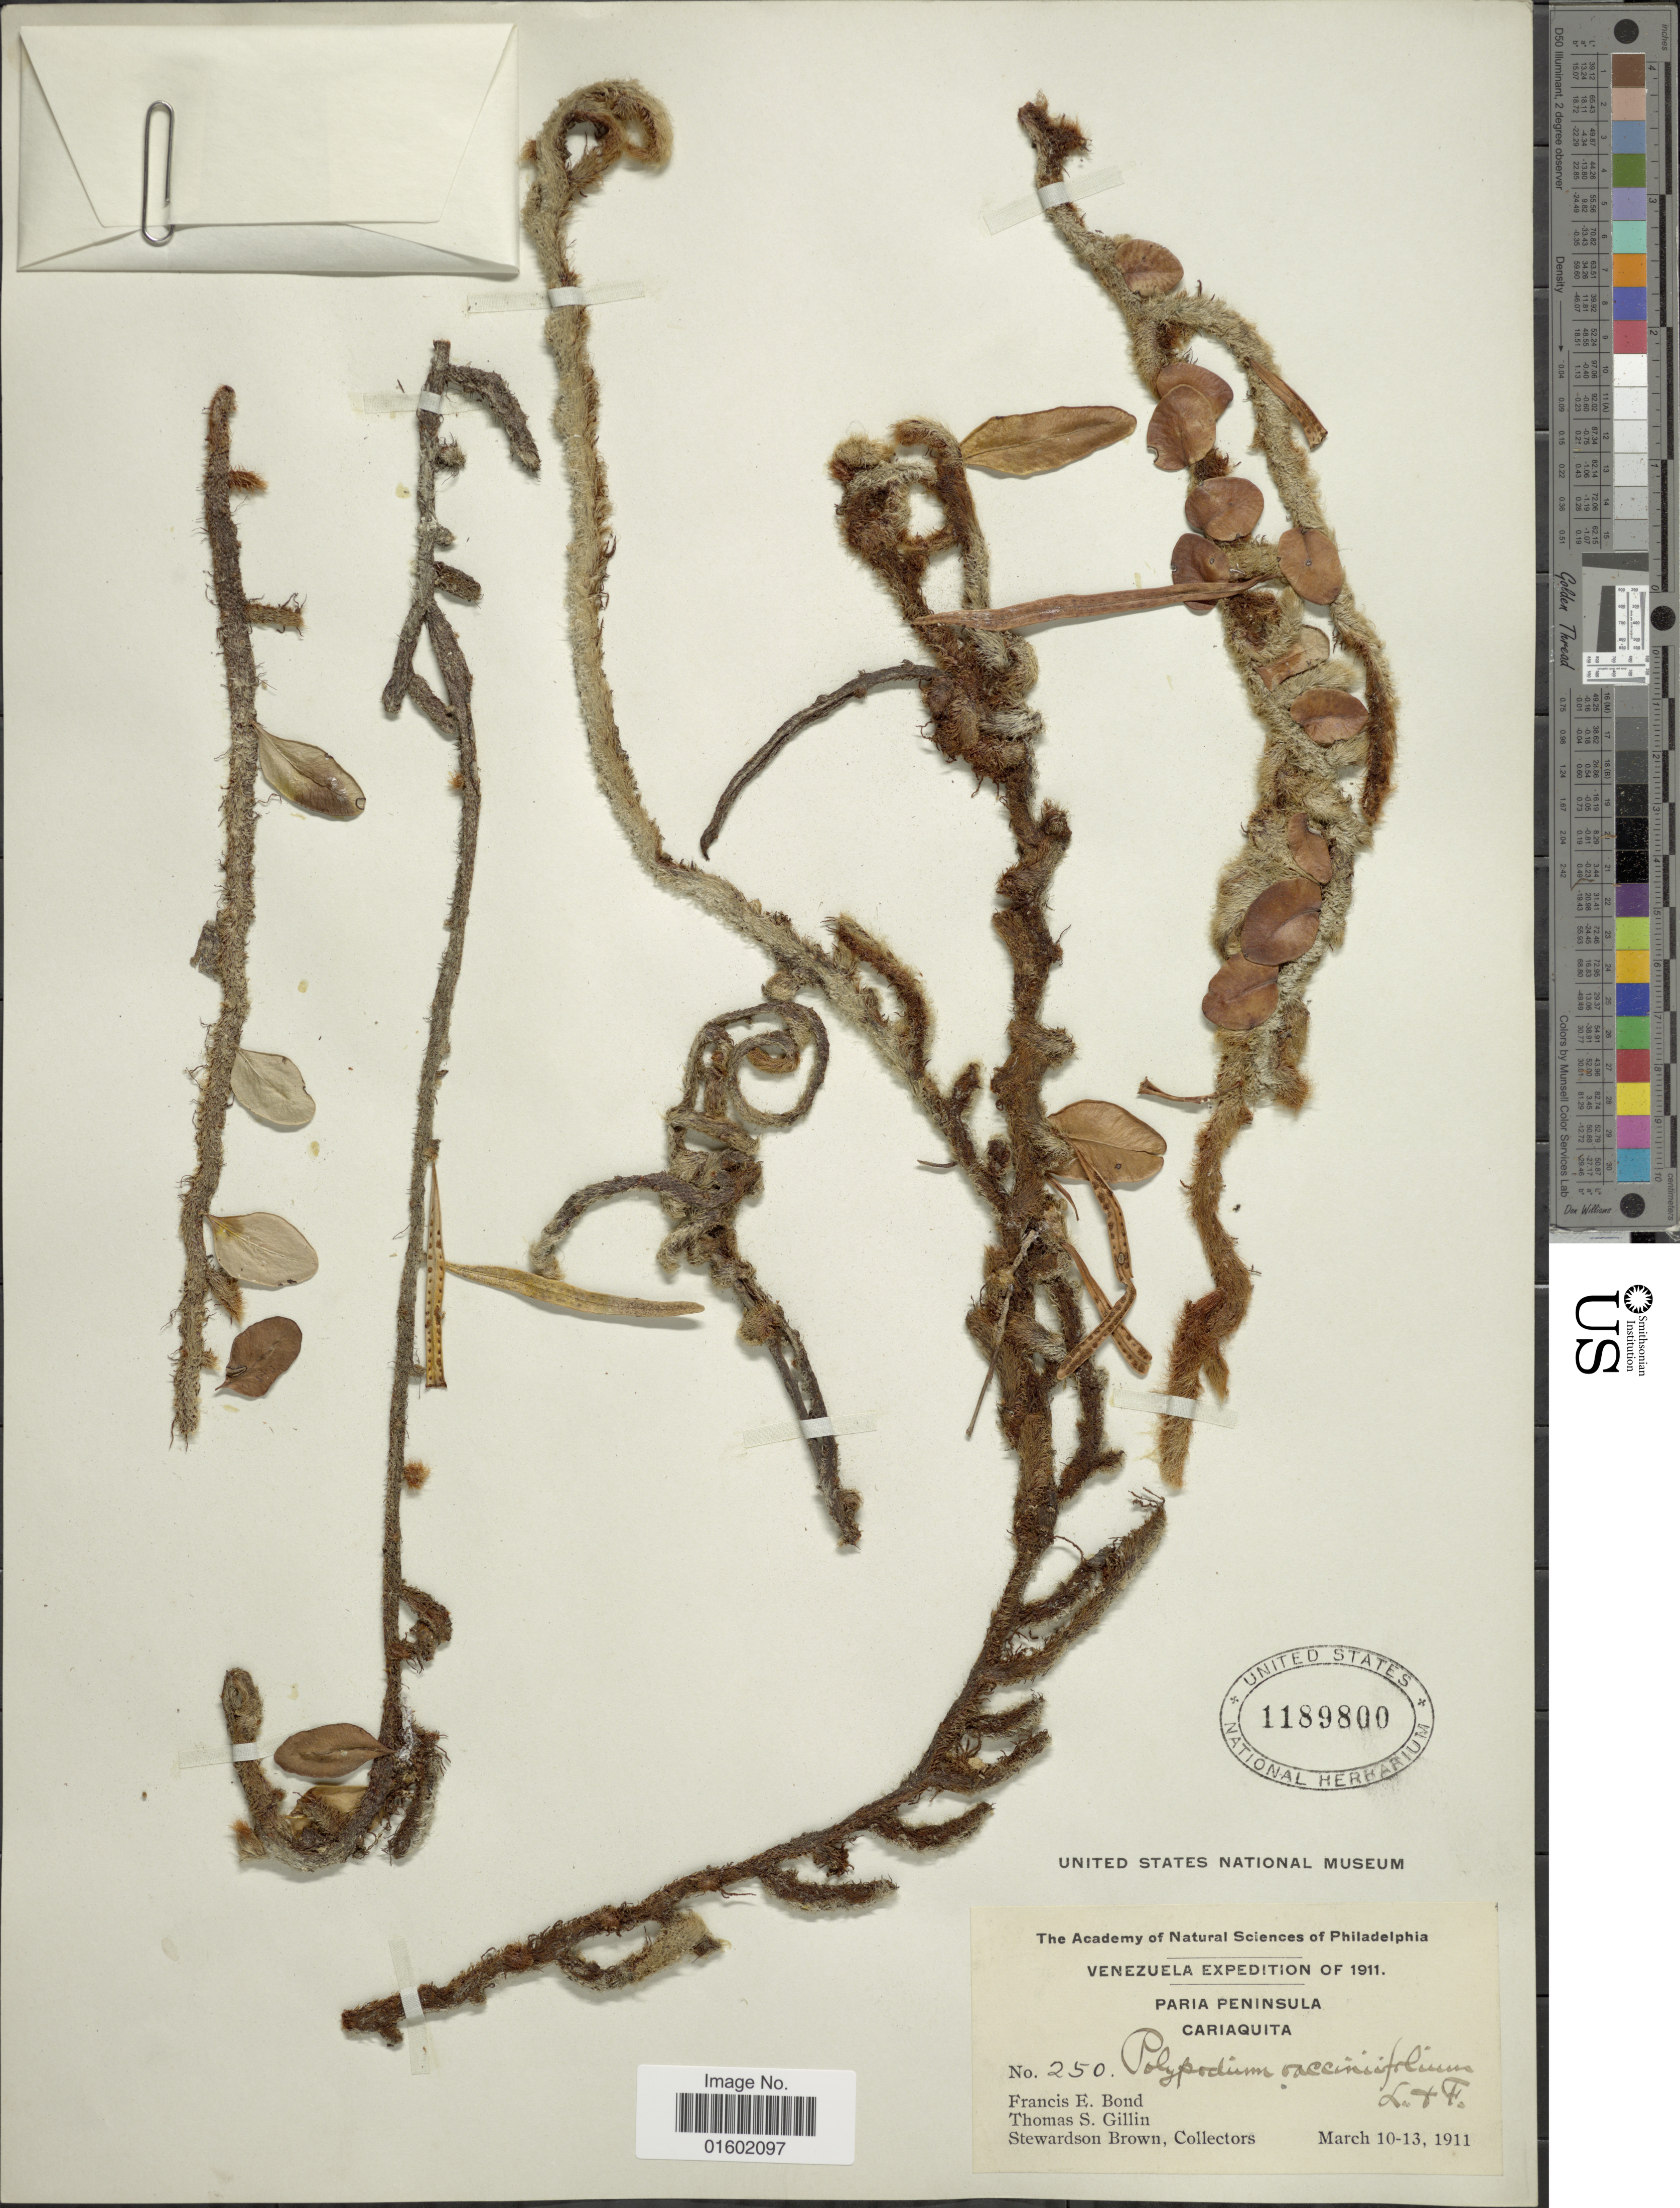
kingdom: Plantae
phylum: Tracheophyta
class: Polypodiopsida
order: Polypodiales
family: Polypodiaceae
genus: Microgramma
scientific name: Microgramma vaccinifolia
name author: (Langsd. & Fisch.) Copel.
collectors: F. Bond, T. Gillin & S. Brown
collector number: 250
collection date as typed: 10-13 March 1911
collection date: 1911-03-10/1911-03-13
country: Venezuela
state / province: Sucre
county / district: Valdez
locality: Paria Peninsula, Cariaquito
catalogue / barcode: US 1189800